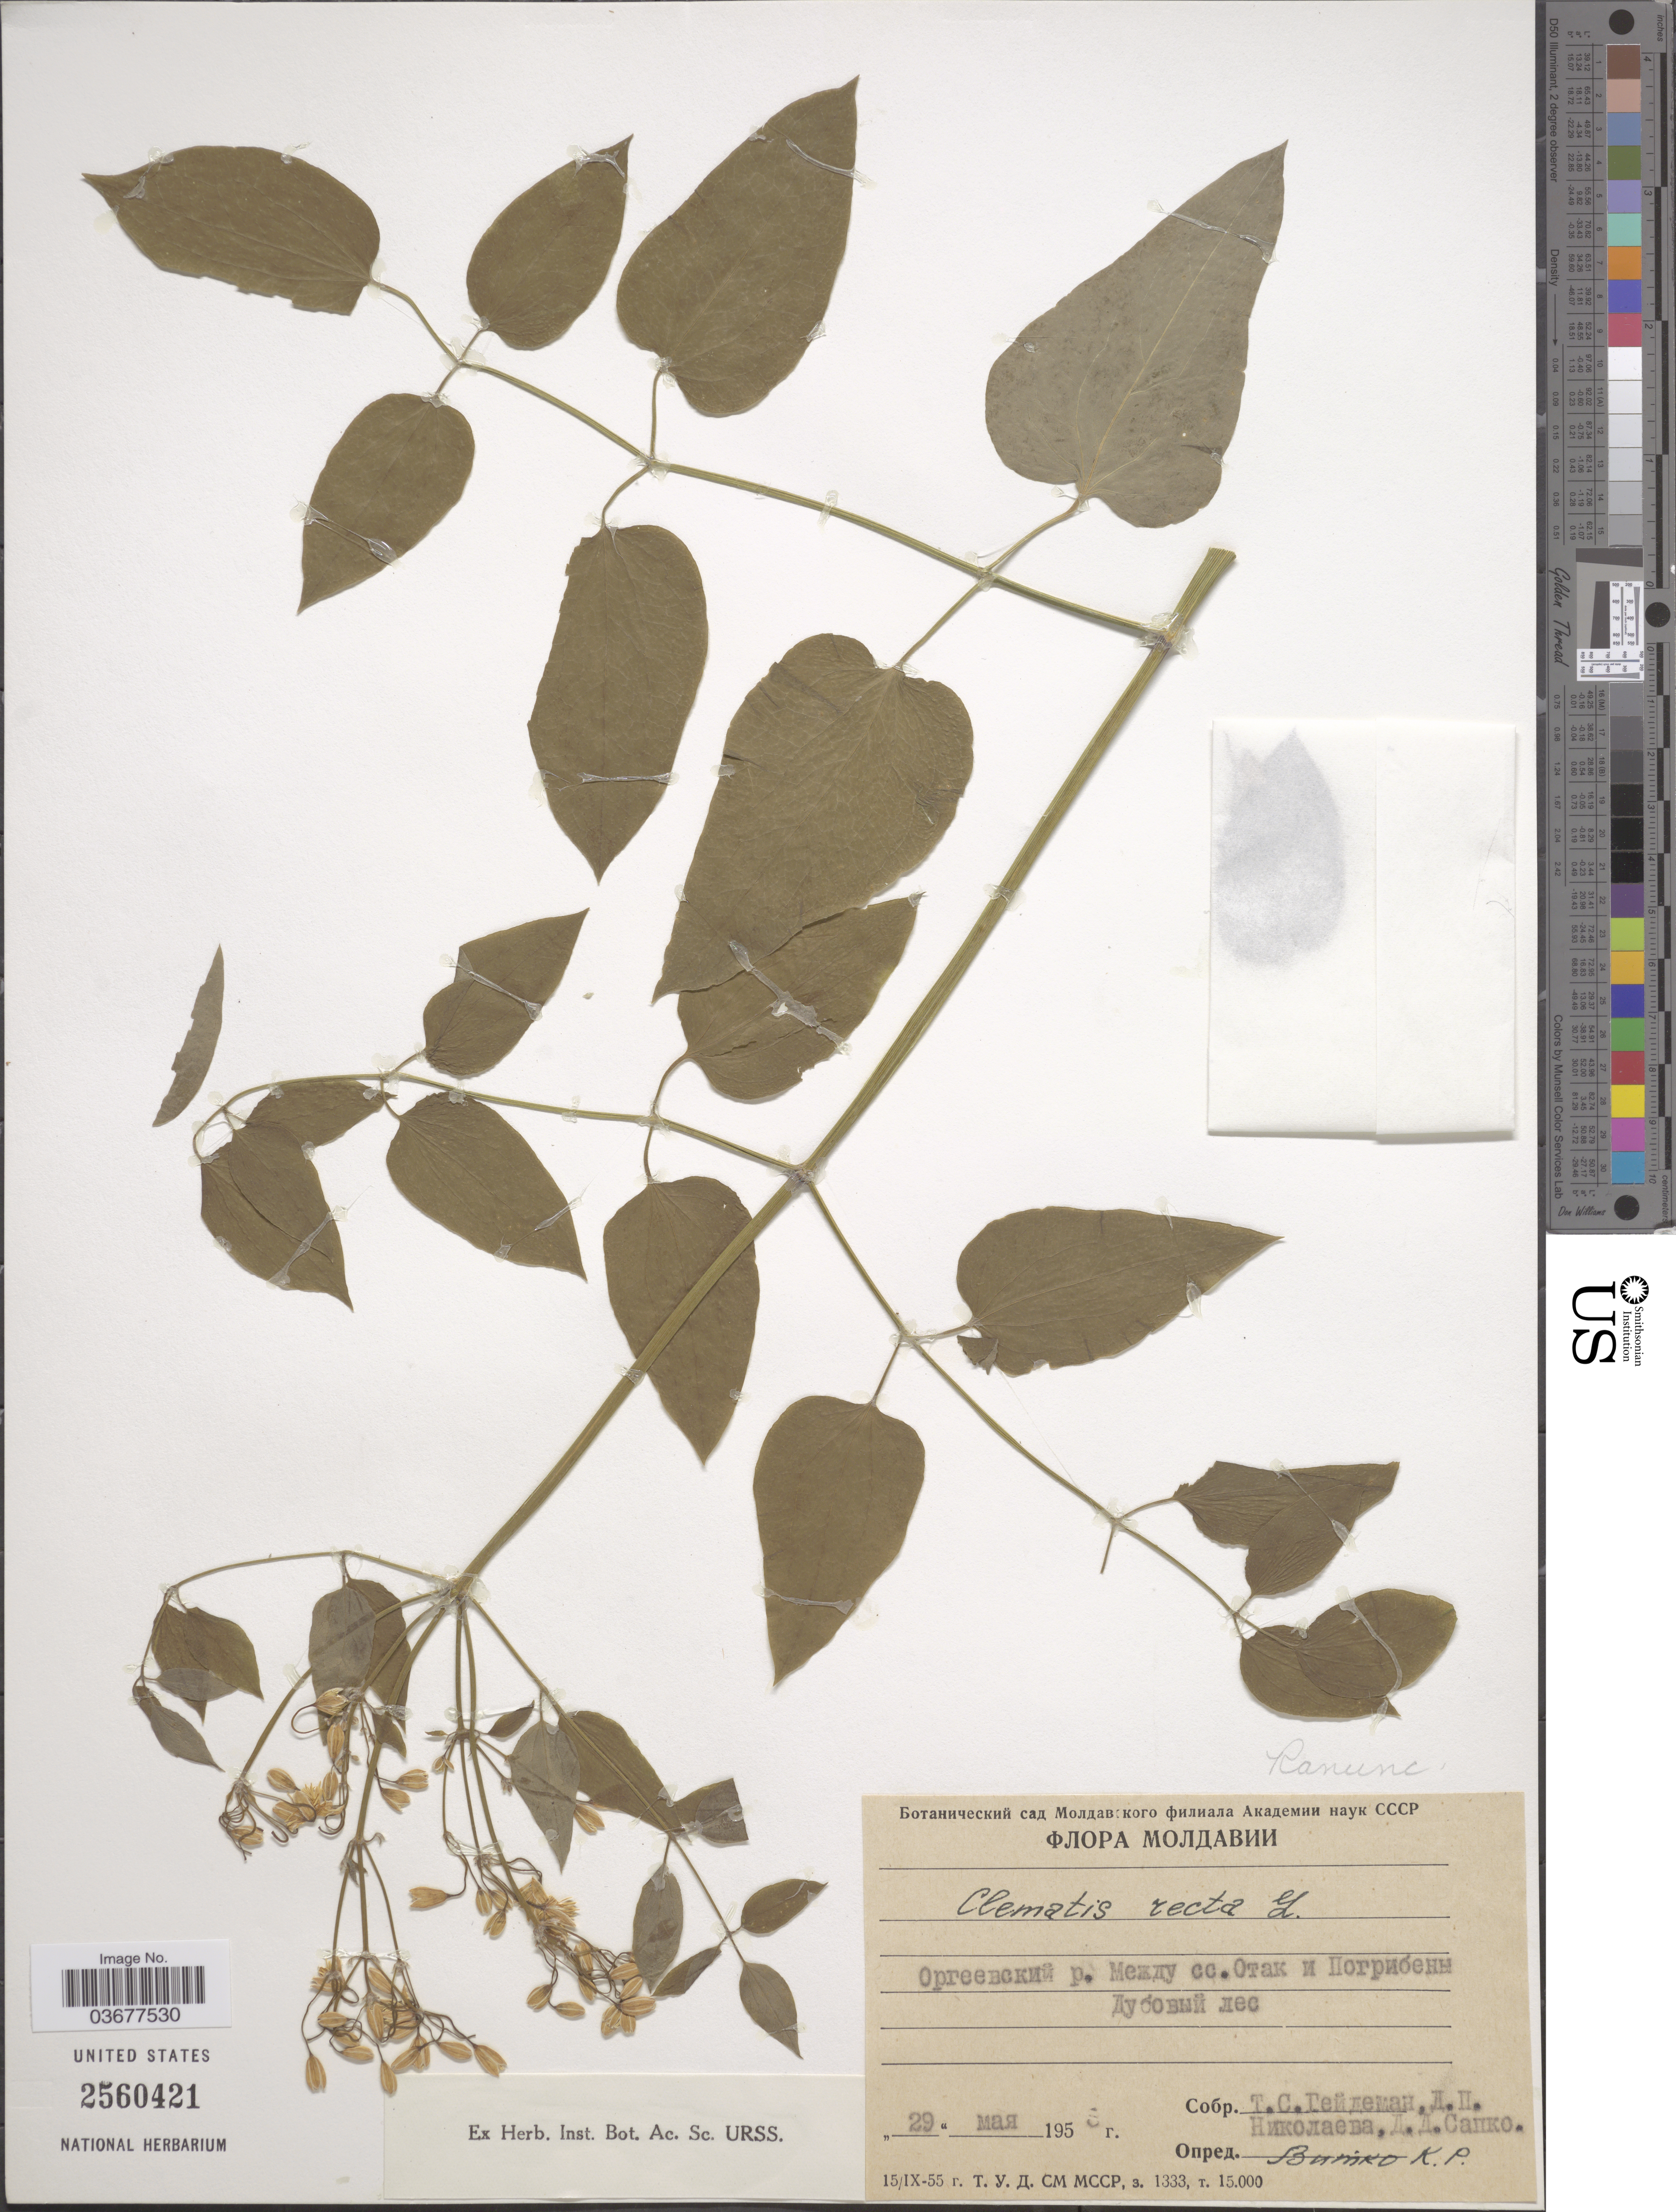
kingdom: Plantae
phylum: Tracheophyta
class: Magnoliopsida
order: Ranunculales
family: Ranunculaceae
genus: Clematis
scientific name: Clematis recta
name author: L.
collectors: T. Geideman, D. Nikolaeva & D. Sapko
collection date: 1956-06-29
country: Moldova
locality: Between Otac and Pohrebeni.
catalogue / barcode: US 2560421